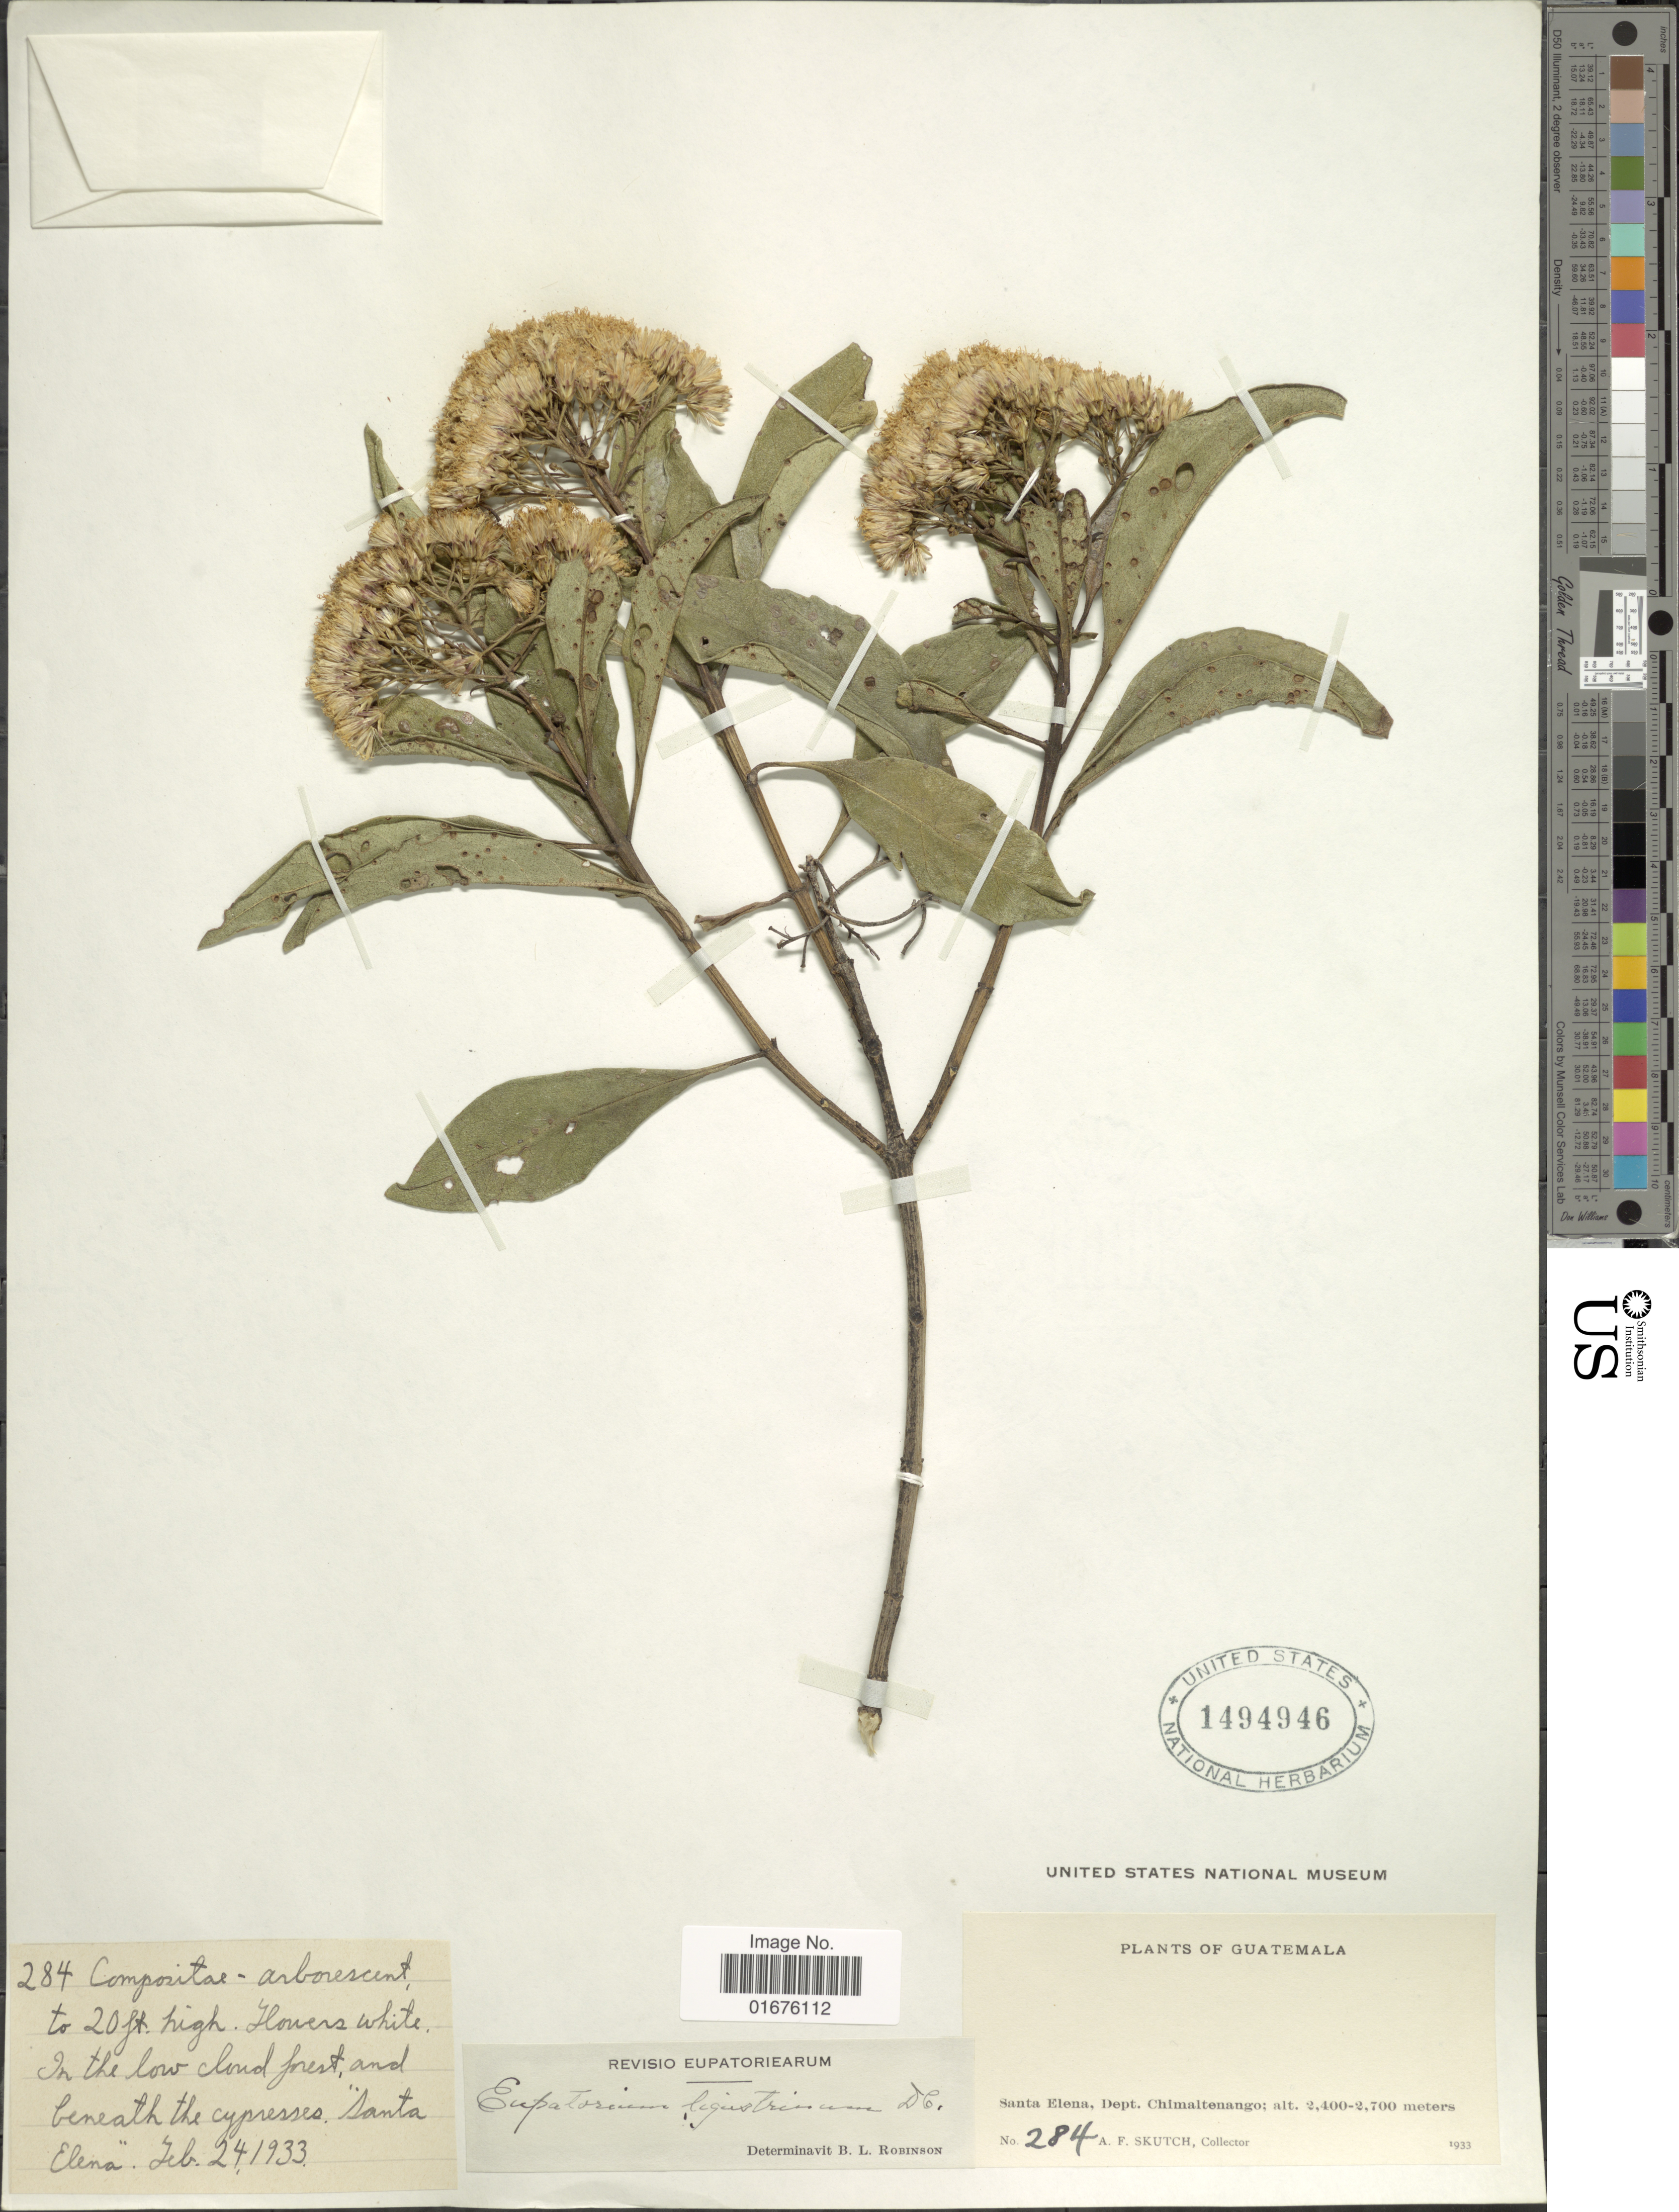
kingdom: Plantae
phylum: Tracheophyta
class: Magnoliopsida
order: Asterales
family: Asteraceae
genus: Ageratina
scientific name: Ageratina ligustrina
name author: (DC.) R.M. King & H. Rob.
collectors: A. F. Skutch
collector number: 284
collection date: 1933-02-24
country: Guatemala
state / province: Chimaltenango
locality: Santa Elena, in the low cloud forest and beneath the cypresses "Santa Elena"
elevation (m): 2400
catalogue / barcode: US 1494946